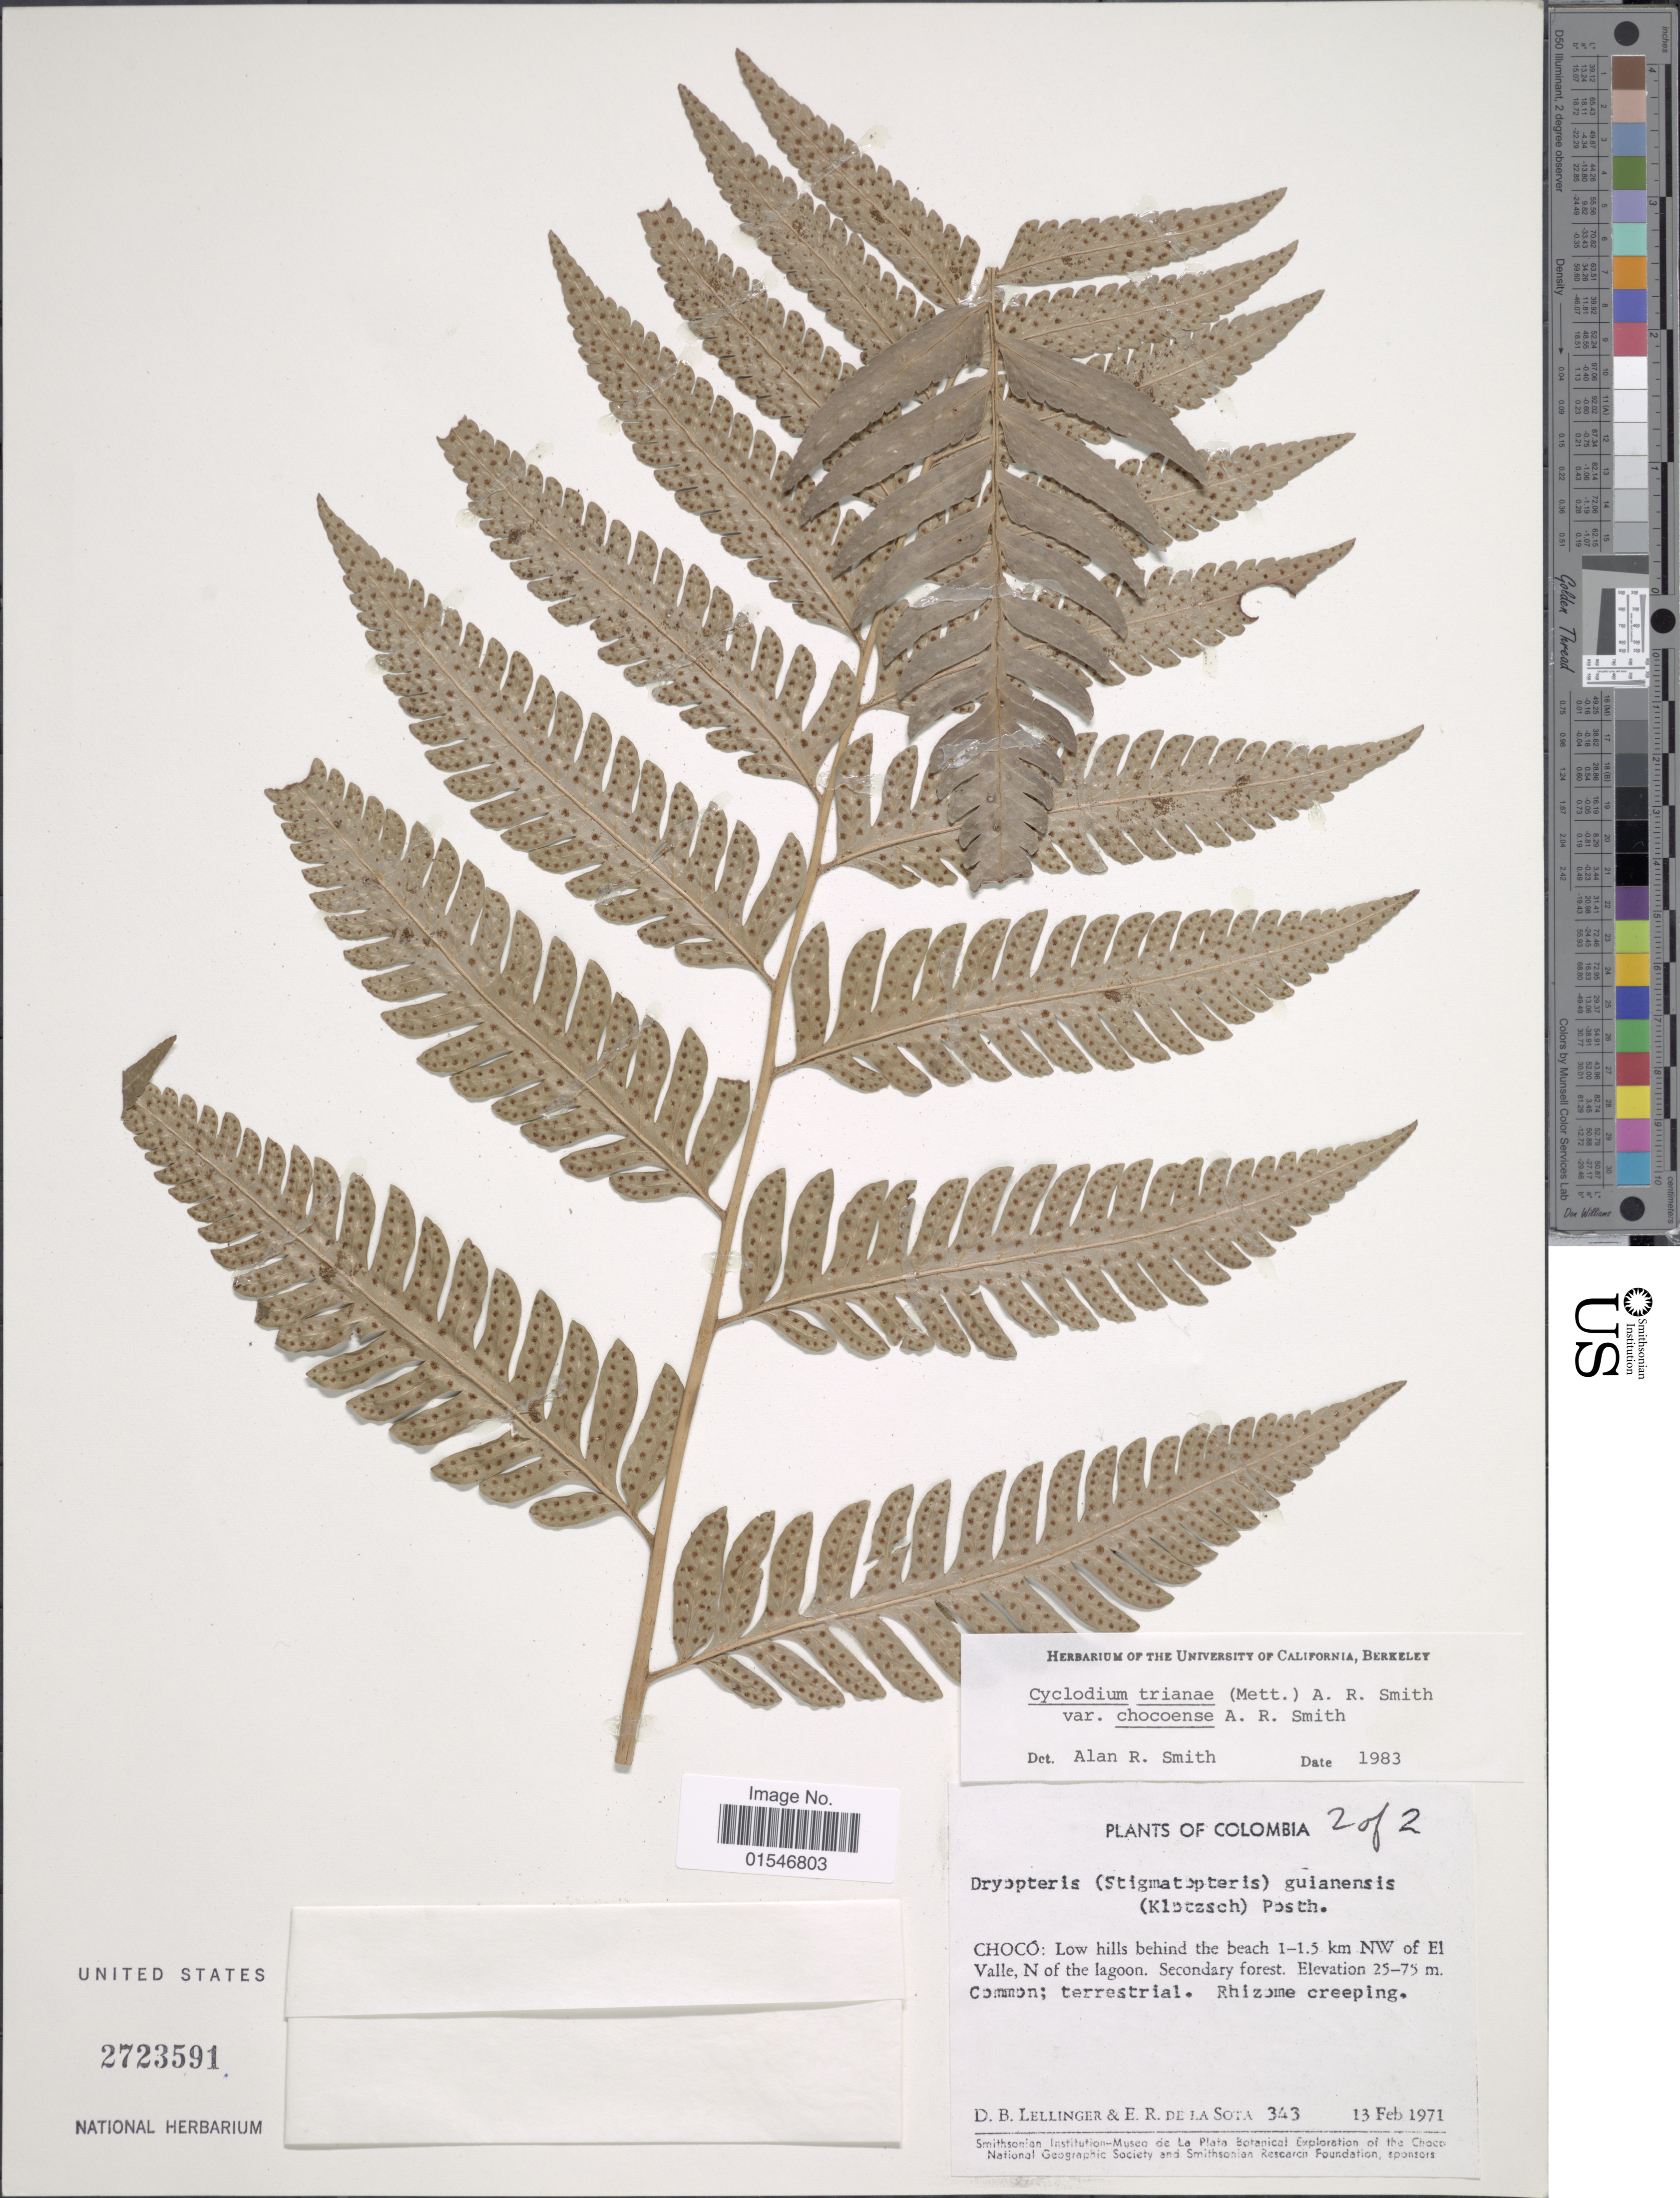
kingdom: Plantae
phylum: Tracheophyta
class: Polypodiopsida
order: Polypodiales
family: Dryopteridaceae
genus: Cyclodium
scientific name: Cyclodium trianae var. chocoense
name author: A.R. Sm.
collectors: D. B. Lellinger & E. R. de la Sota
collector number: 343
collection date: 1971-02-13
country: Colombia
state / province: Chocó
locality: Colombia, Choco: Low hills behinde the beach 1-1.5 km NW of El Valle, N of the lagoon.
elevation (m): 25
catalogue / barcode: US 2723591